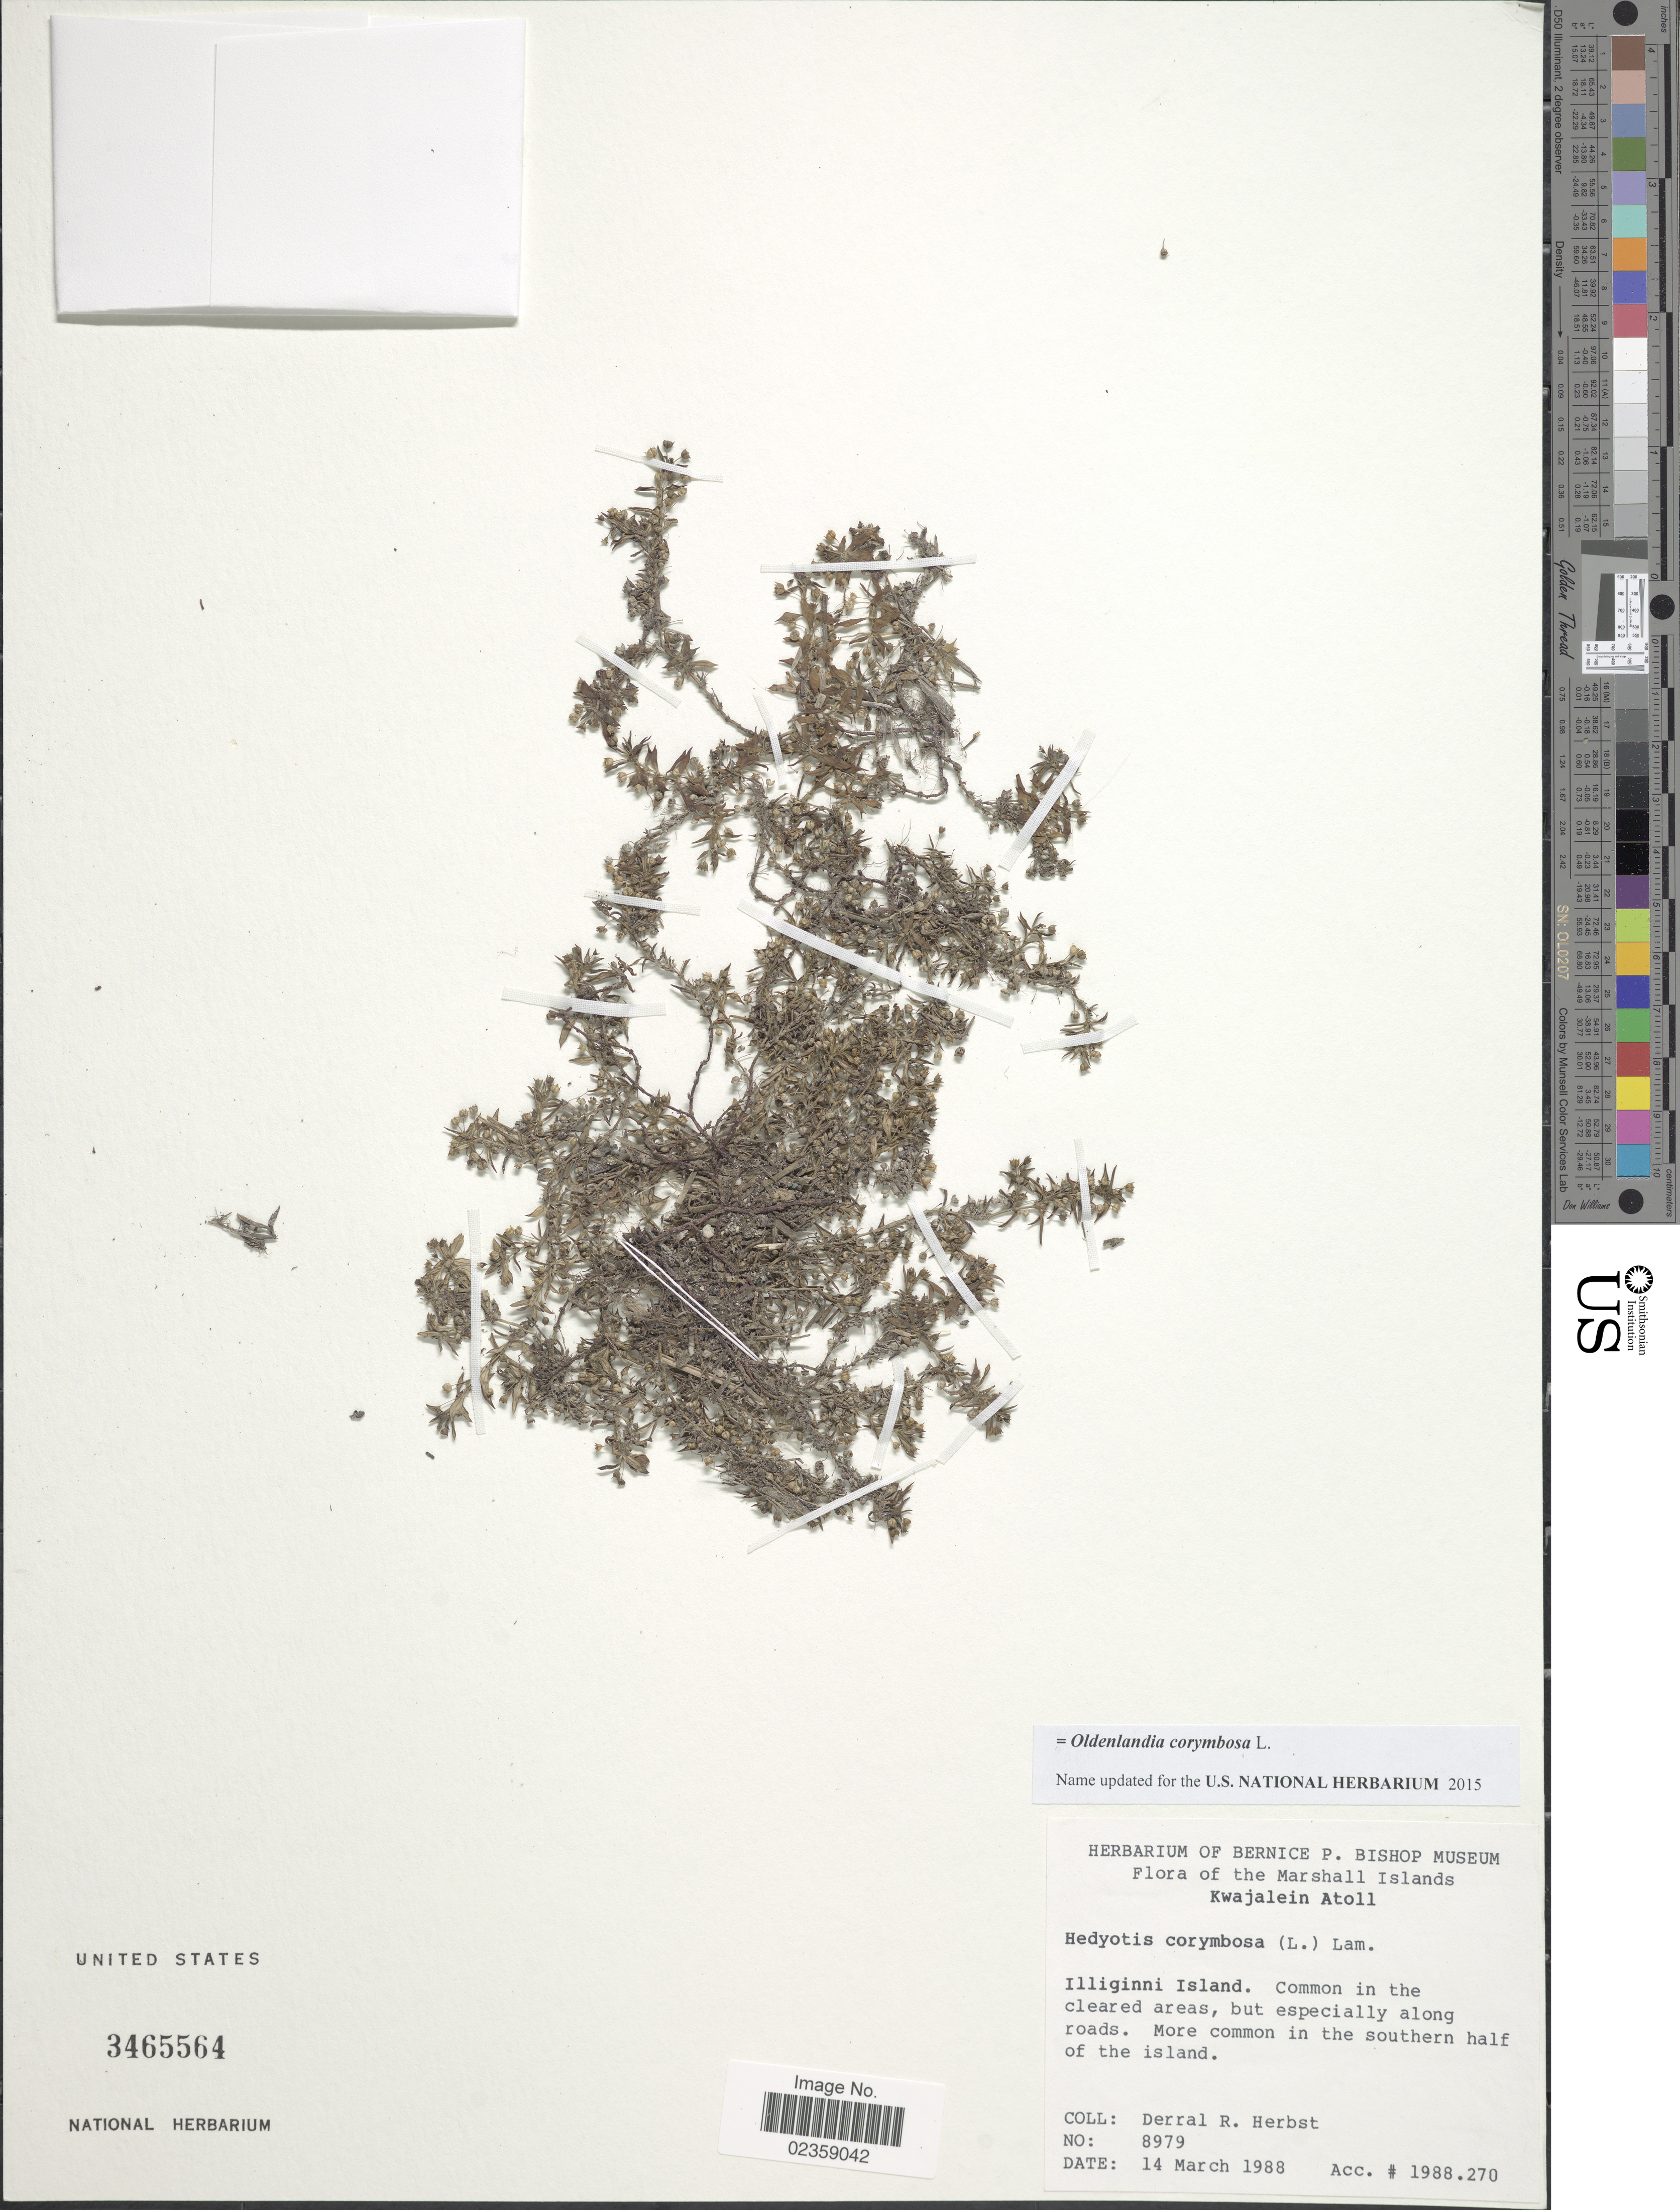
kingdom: Plantae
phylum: Tracheophyta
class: Magnoliopsida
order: Gentianales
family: Rubiaceae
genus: Oldenlandia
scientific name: Oldenlandia corymbosa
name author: L.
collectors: D. R. Herbst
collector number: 8979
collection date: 1988-03-14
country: Marshall Islands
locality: Kwajalein Atoll. Illiginni Island. Common in the cleared areas, but especially along roads. More common in the southern half of the island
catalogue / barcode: US 3465564